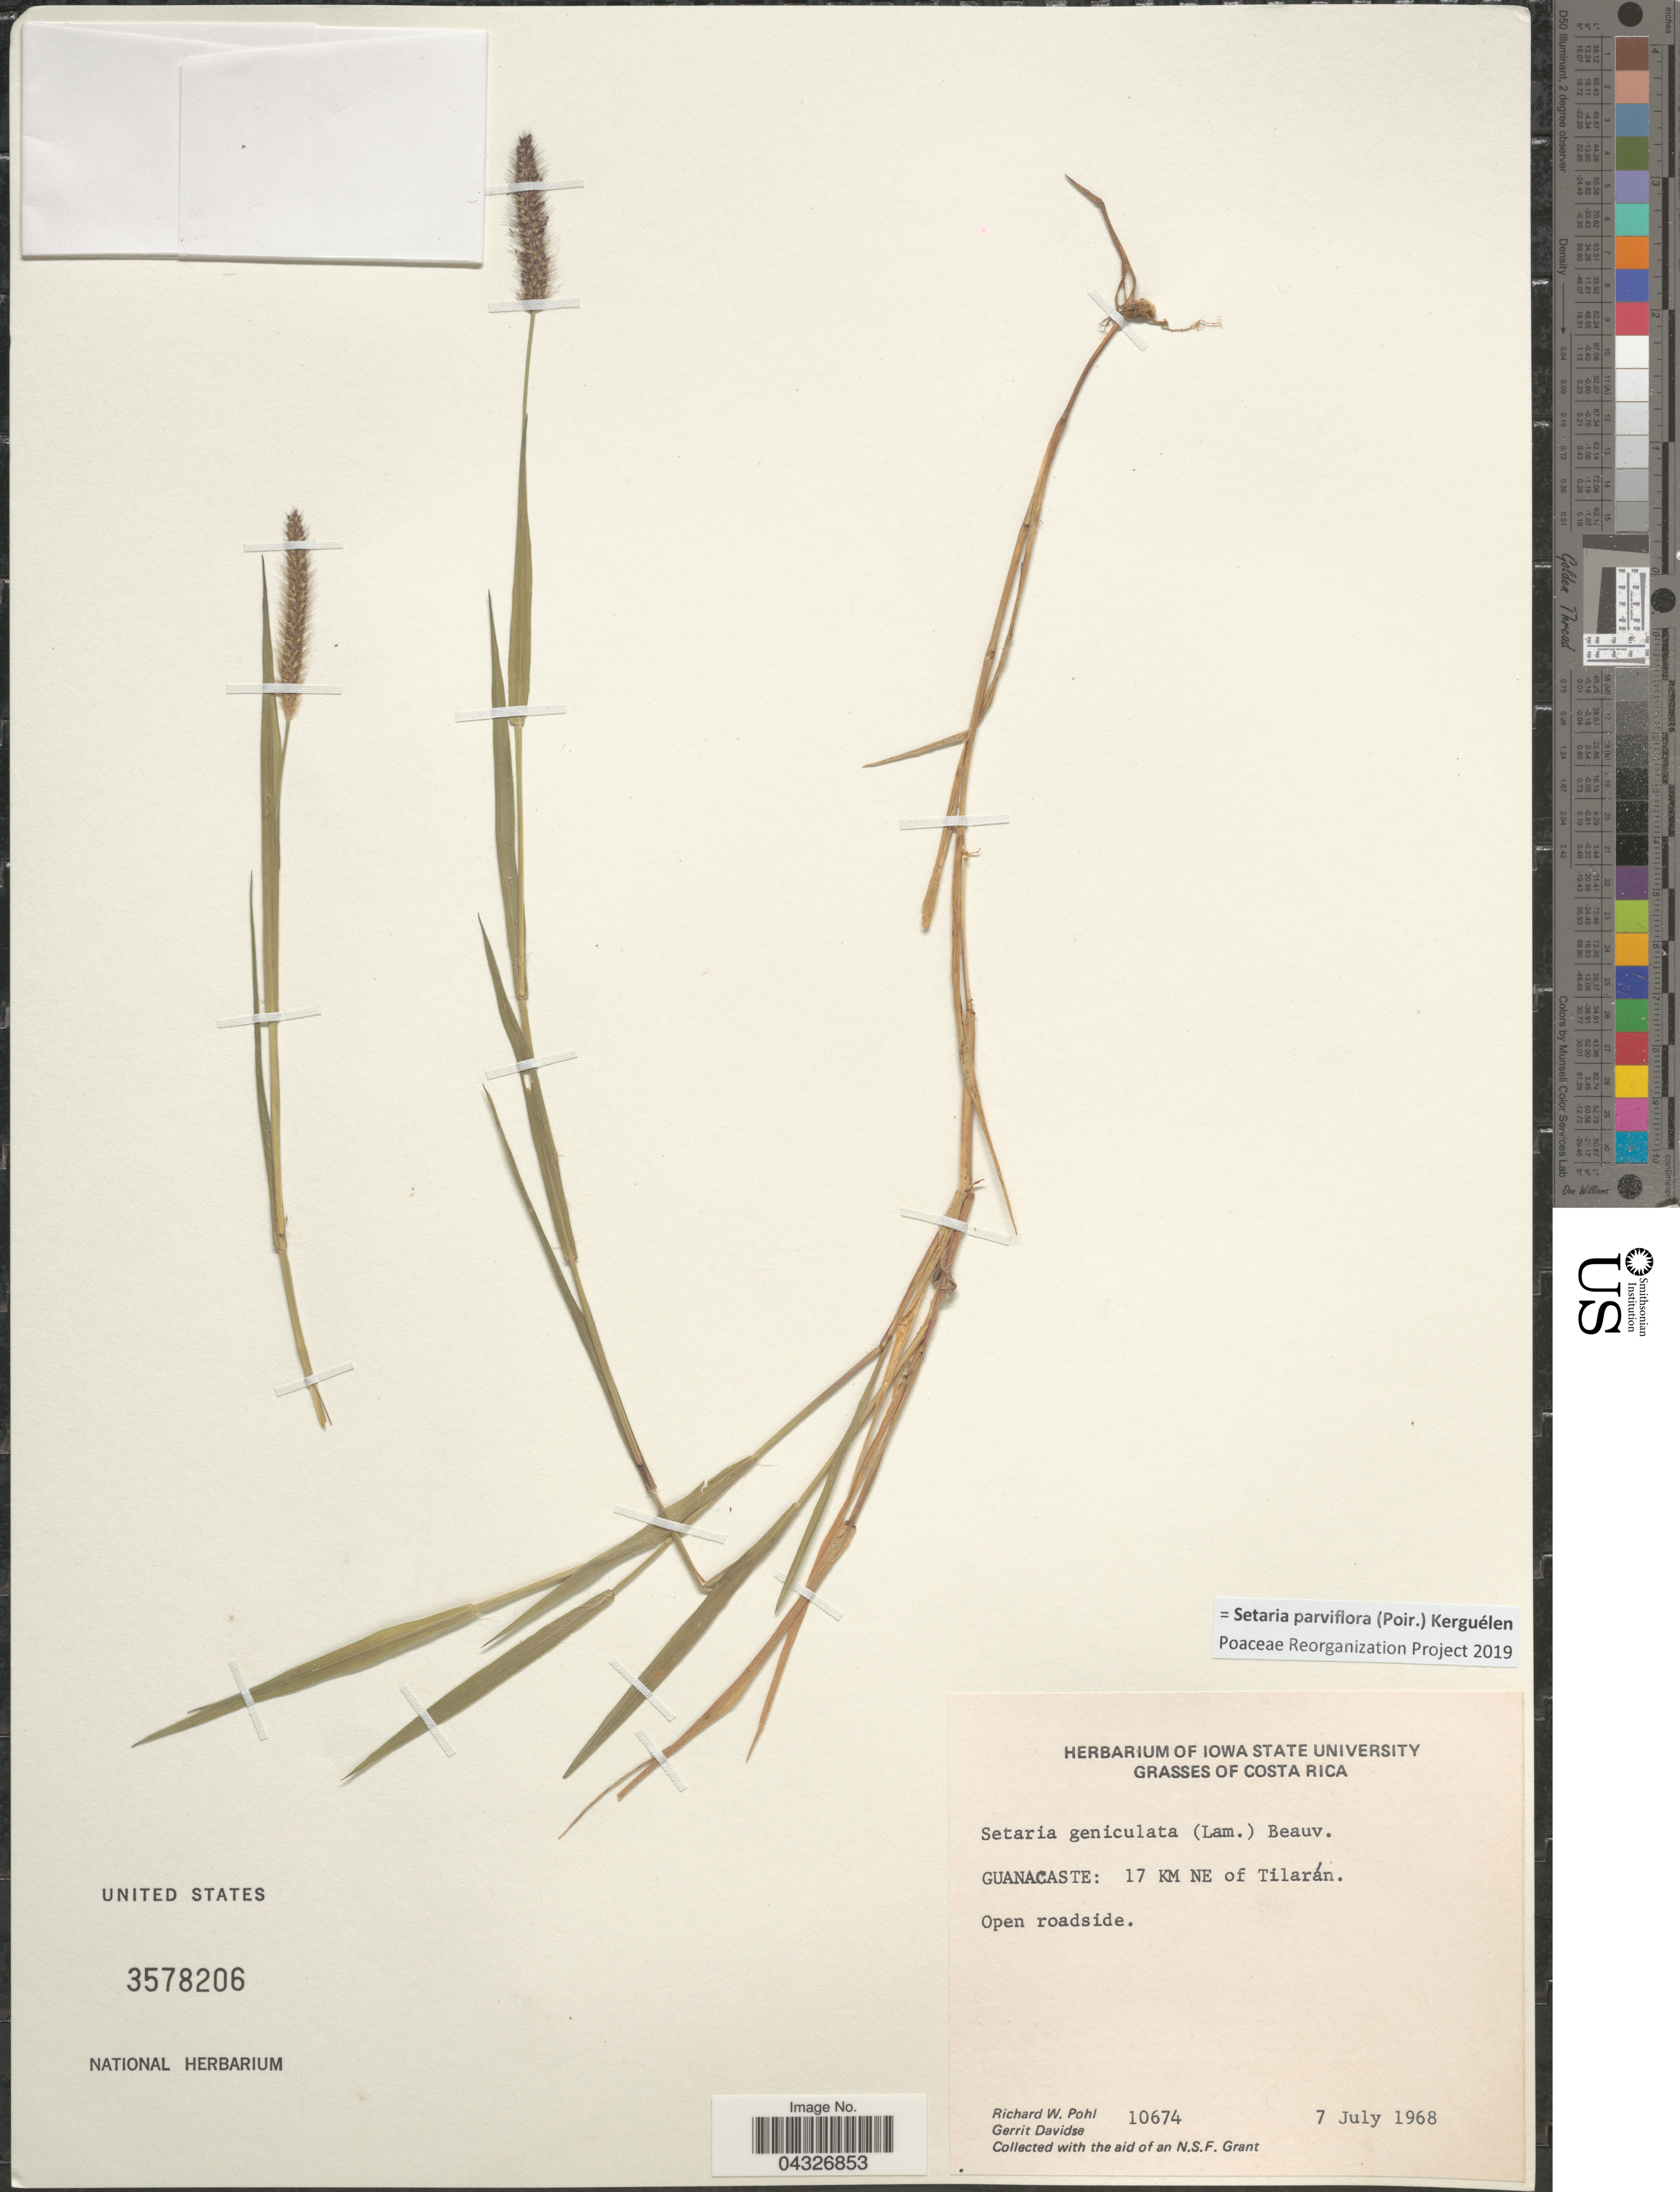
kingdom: Plantae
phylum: Tracheophyta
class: Liliopsida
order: Poales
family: Poaceae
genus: Setaria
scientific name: Setaria parviflora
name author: (Poir.) Kerguélen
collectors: R. W. Pohl & G. Davidse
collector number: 10674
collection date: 1968-07-07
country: Costa Rica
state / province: Guanacaste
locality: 17 KM NE of Tilarán.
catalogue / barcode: US 3578206